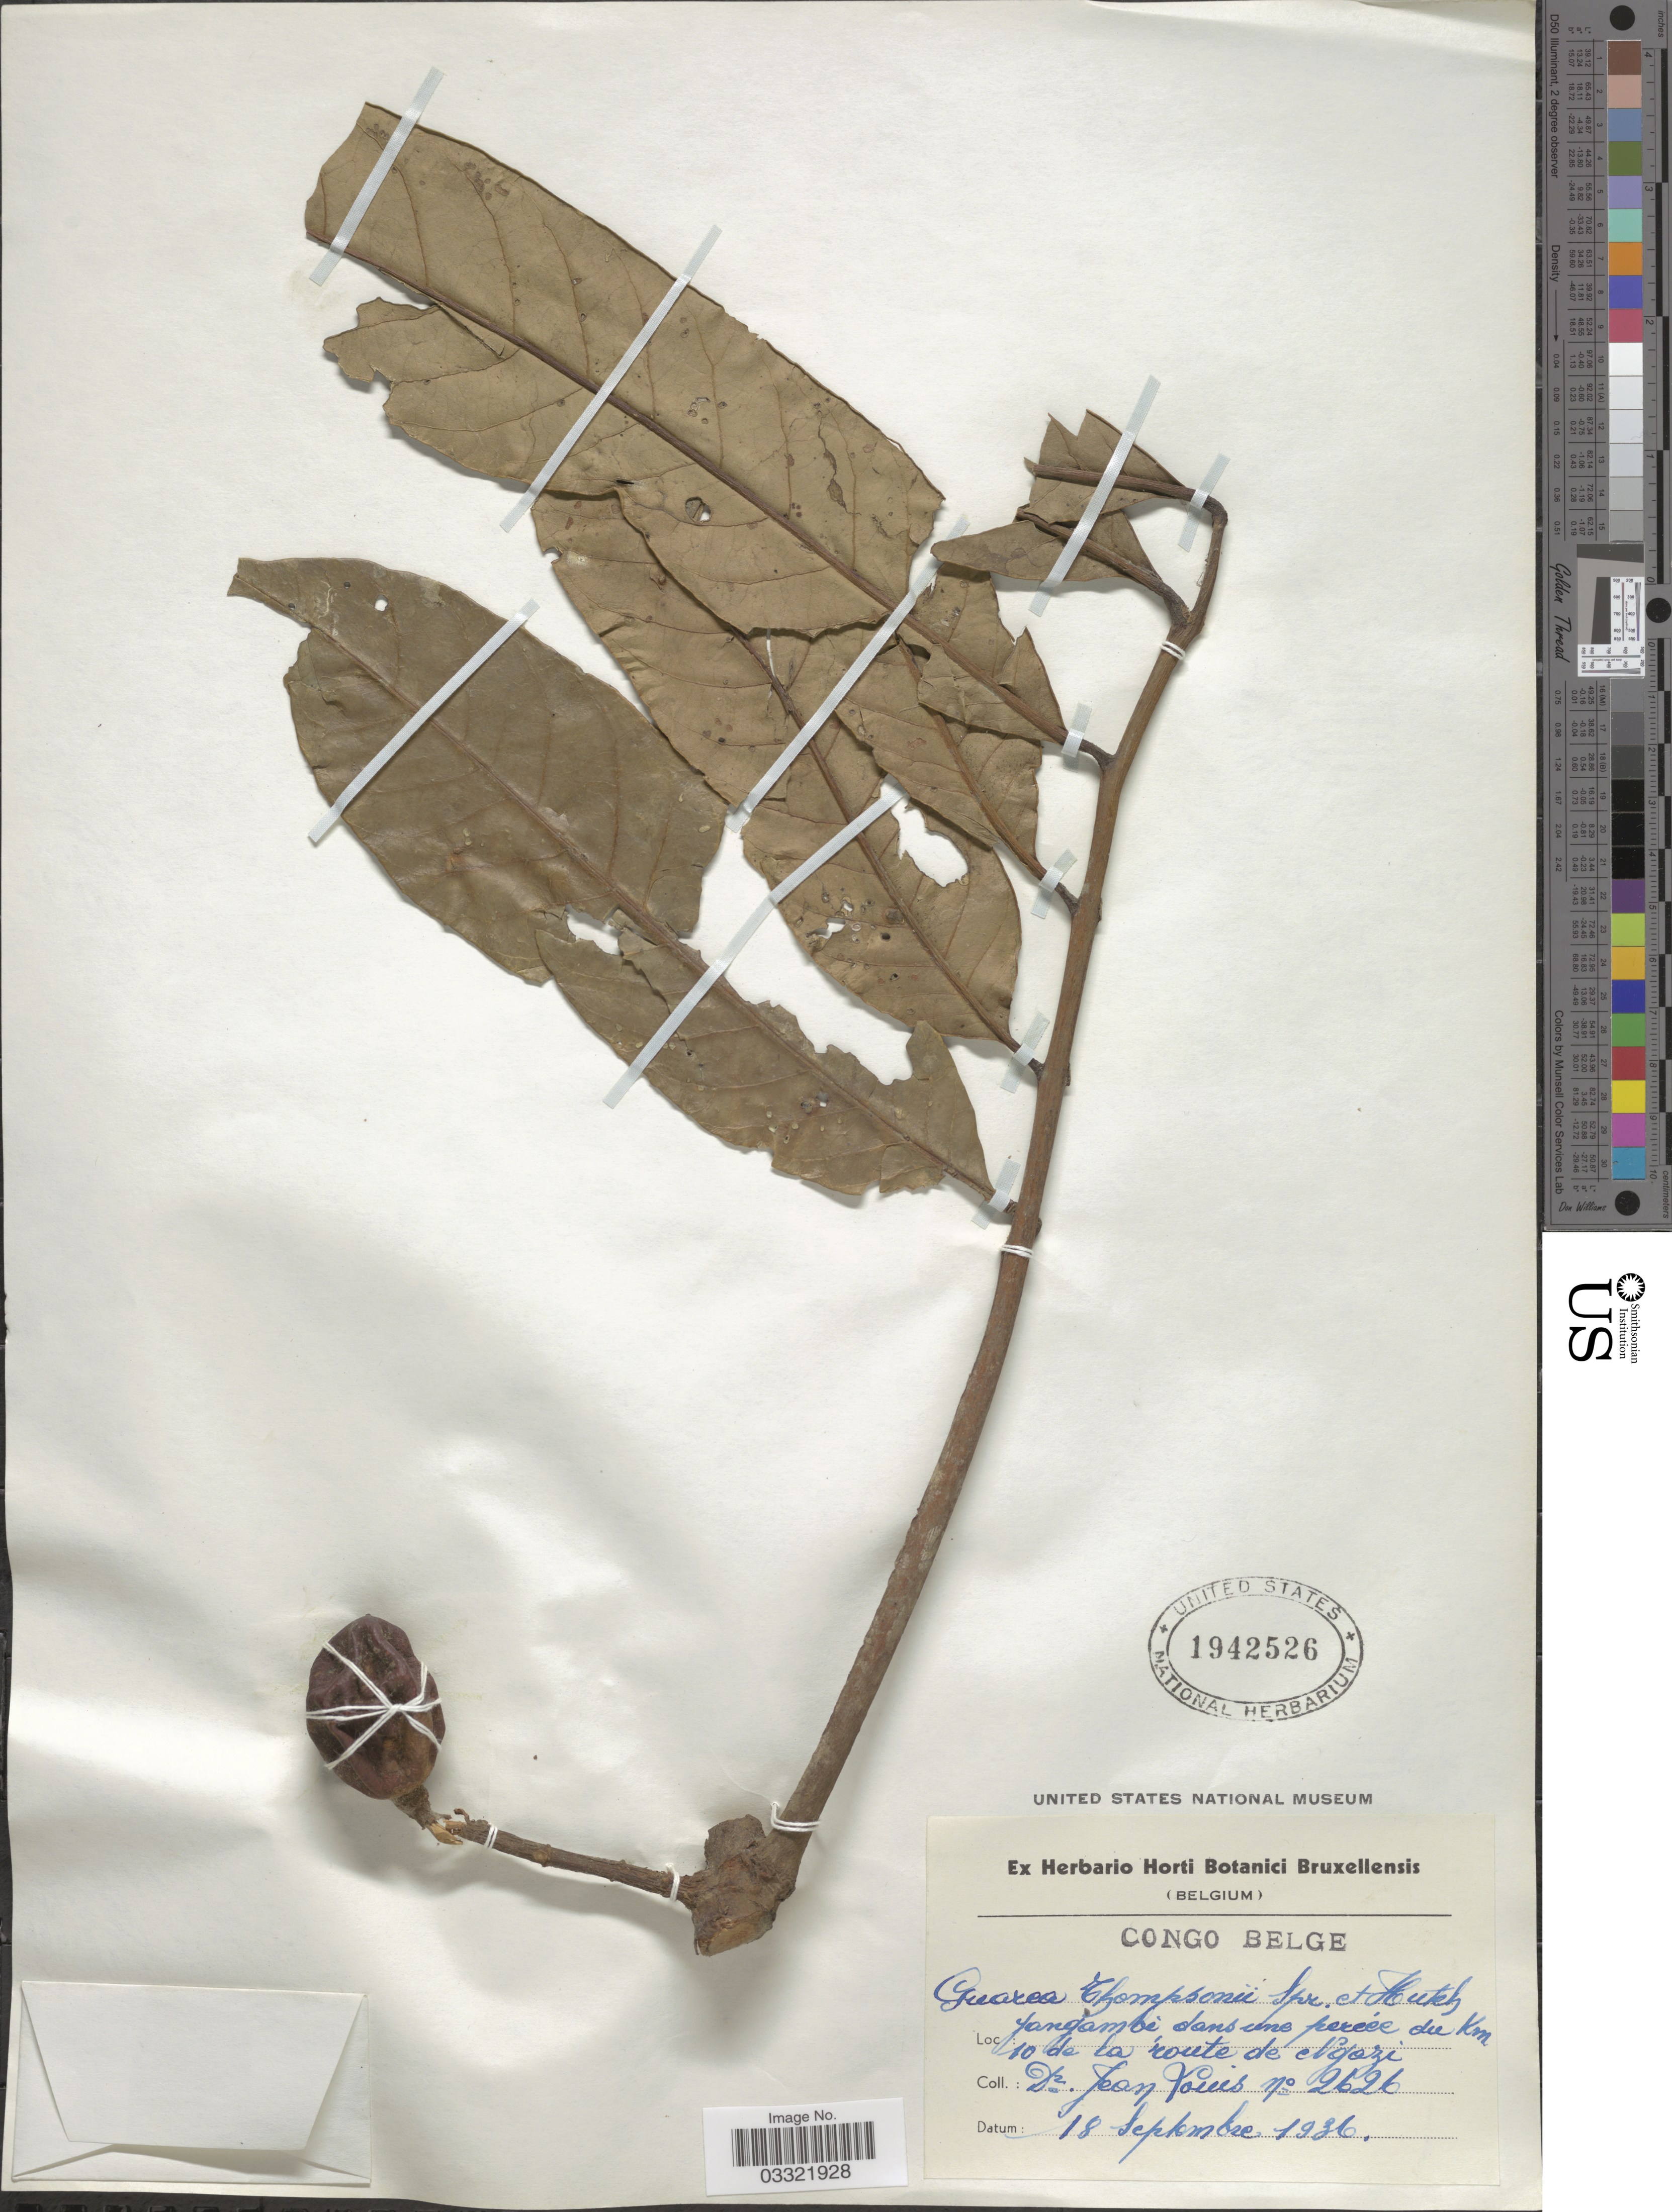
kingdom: Plantae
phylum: Tracheophyta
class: Magnoliopsida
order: Sapindales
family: Meliaceae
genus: Leplaea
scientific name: Leplaea thompsonii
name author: (Sprague & Hutch.) Koenen & J.J. de Wilde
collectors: J. Louis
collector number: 2626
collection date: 1936-09-18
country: Congo, Democratic Republic of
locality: Congo Belge, Yangambi dans une percée du Km 10 de la route de Ngazi.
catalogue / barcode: US 1942526